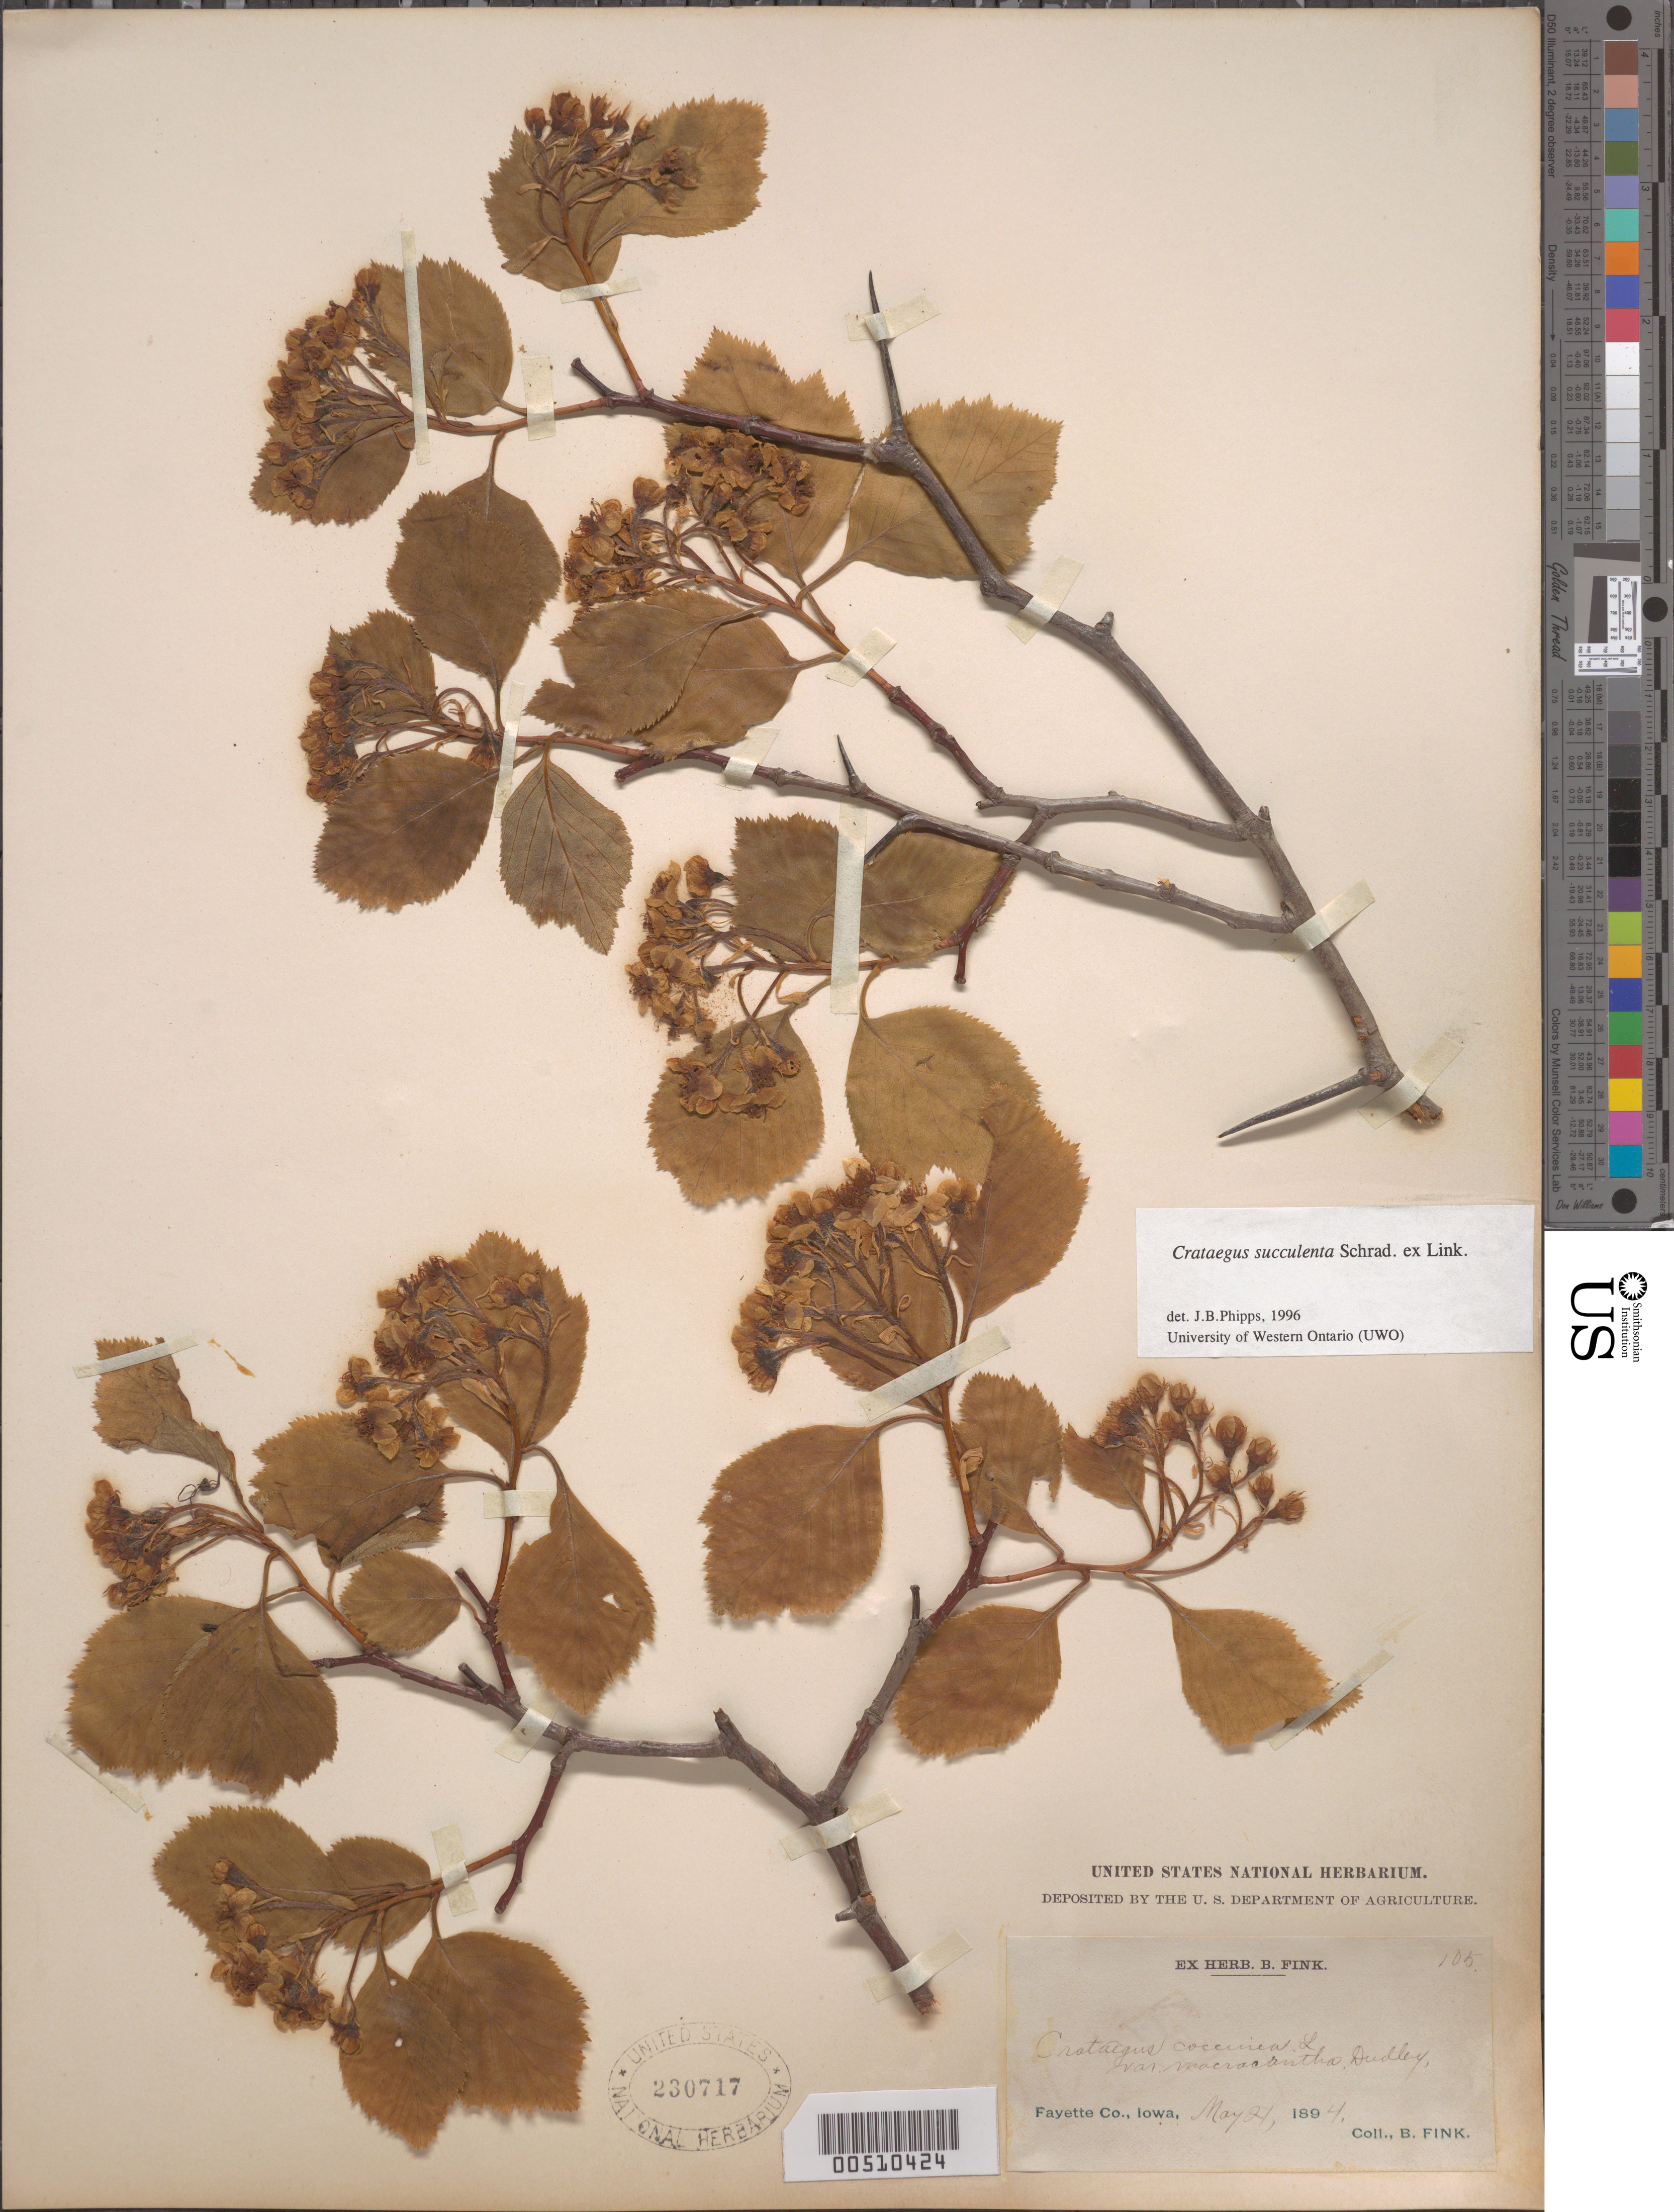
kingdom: Plantae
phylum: Tracheophyta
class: Magnoliopsida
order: Rosales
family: Rosaceae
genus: Crataegus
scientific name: Crataegus succulenta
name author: Schrad. ex Link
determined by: Phipps, James B., (UWO), University of Western Ontario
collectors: B. Fink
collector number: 105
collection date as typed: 21 May 1894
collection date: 1894-05-21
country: United States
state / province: Iowa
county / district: Fayette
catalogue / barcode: US 230717